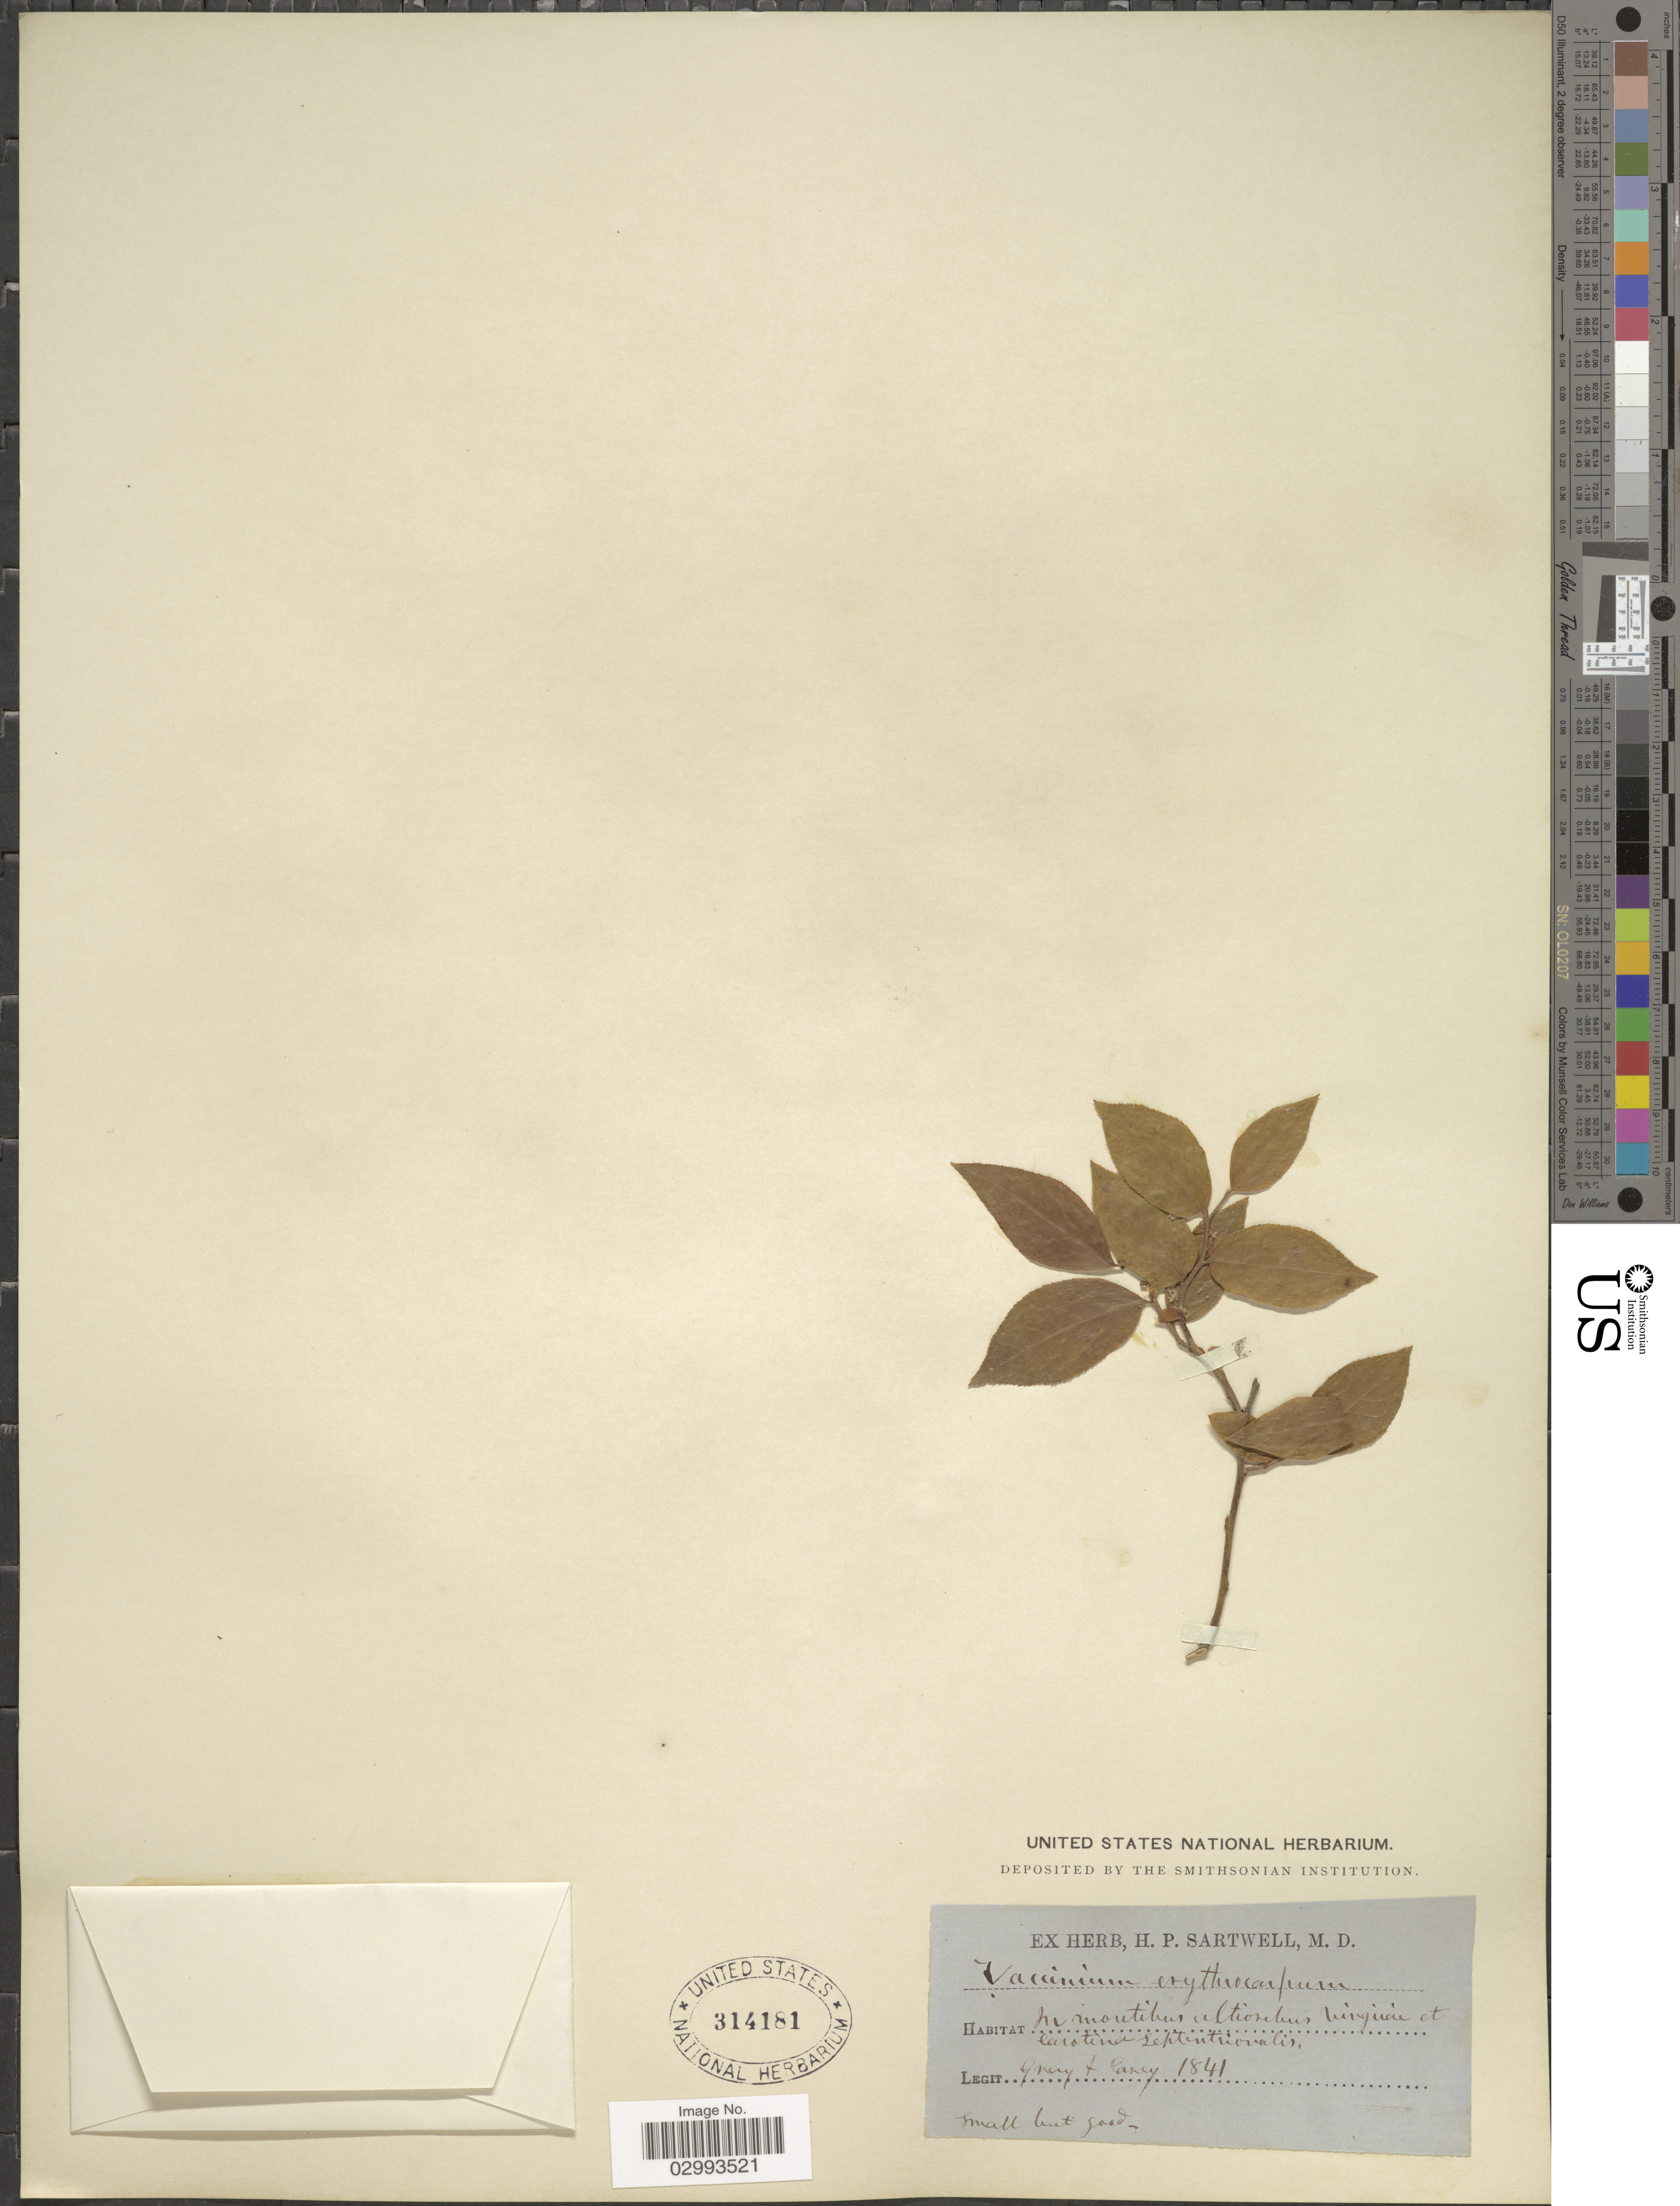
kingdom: Plantae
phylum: Tracheophyta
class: Magnoliopsida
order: Ericales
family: Ericaceae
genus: Hugeria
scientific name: Hugeria erythrocarpa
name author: (Michx.) Small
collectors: -- Gray & Casey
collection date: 1841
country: United States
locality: In montibus altionibus Virginia et Carolina septentrionalis.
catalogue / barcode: US 314181